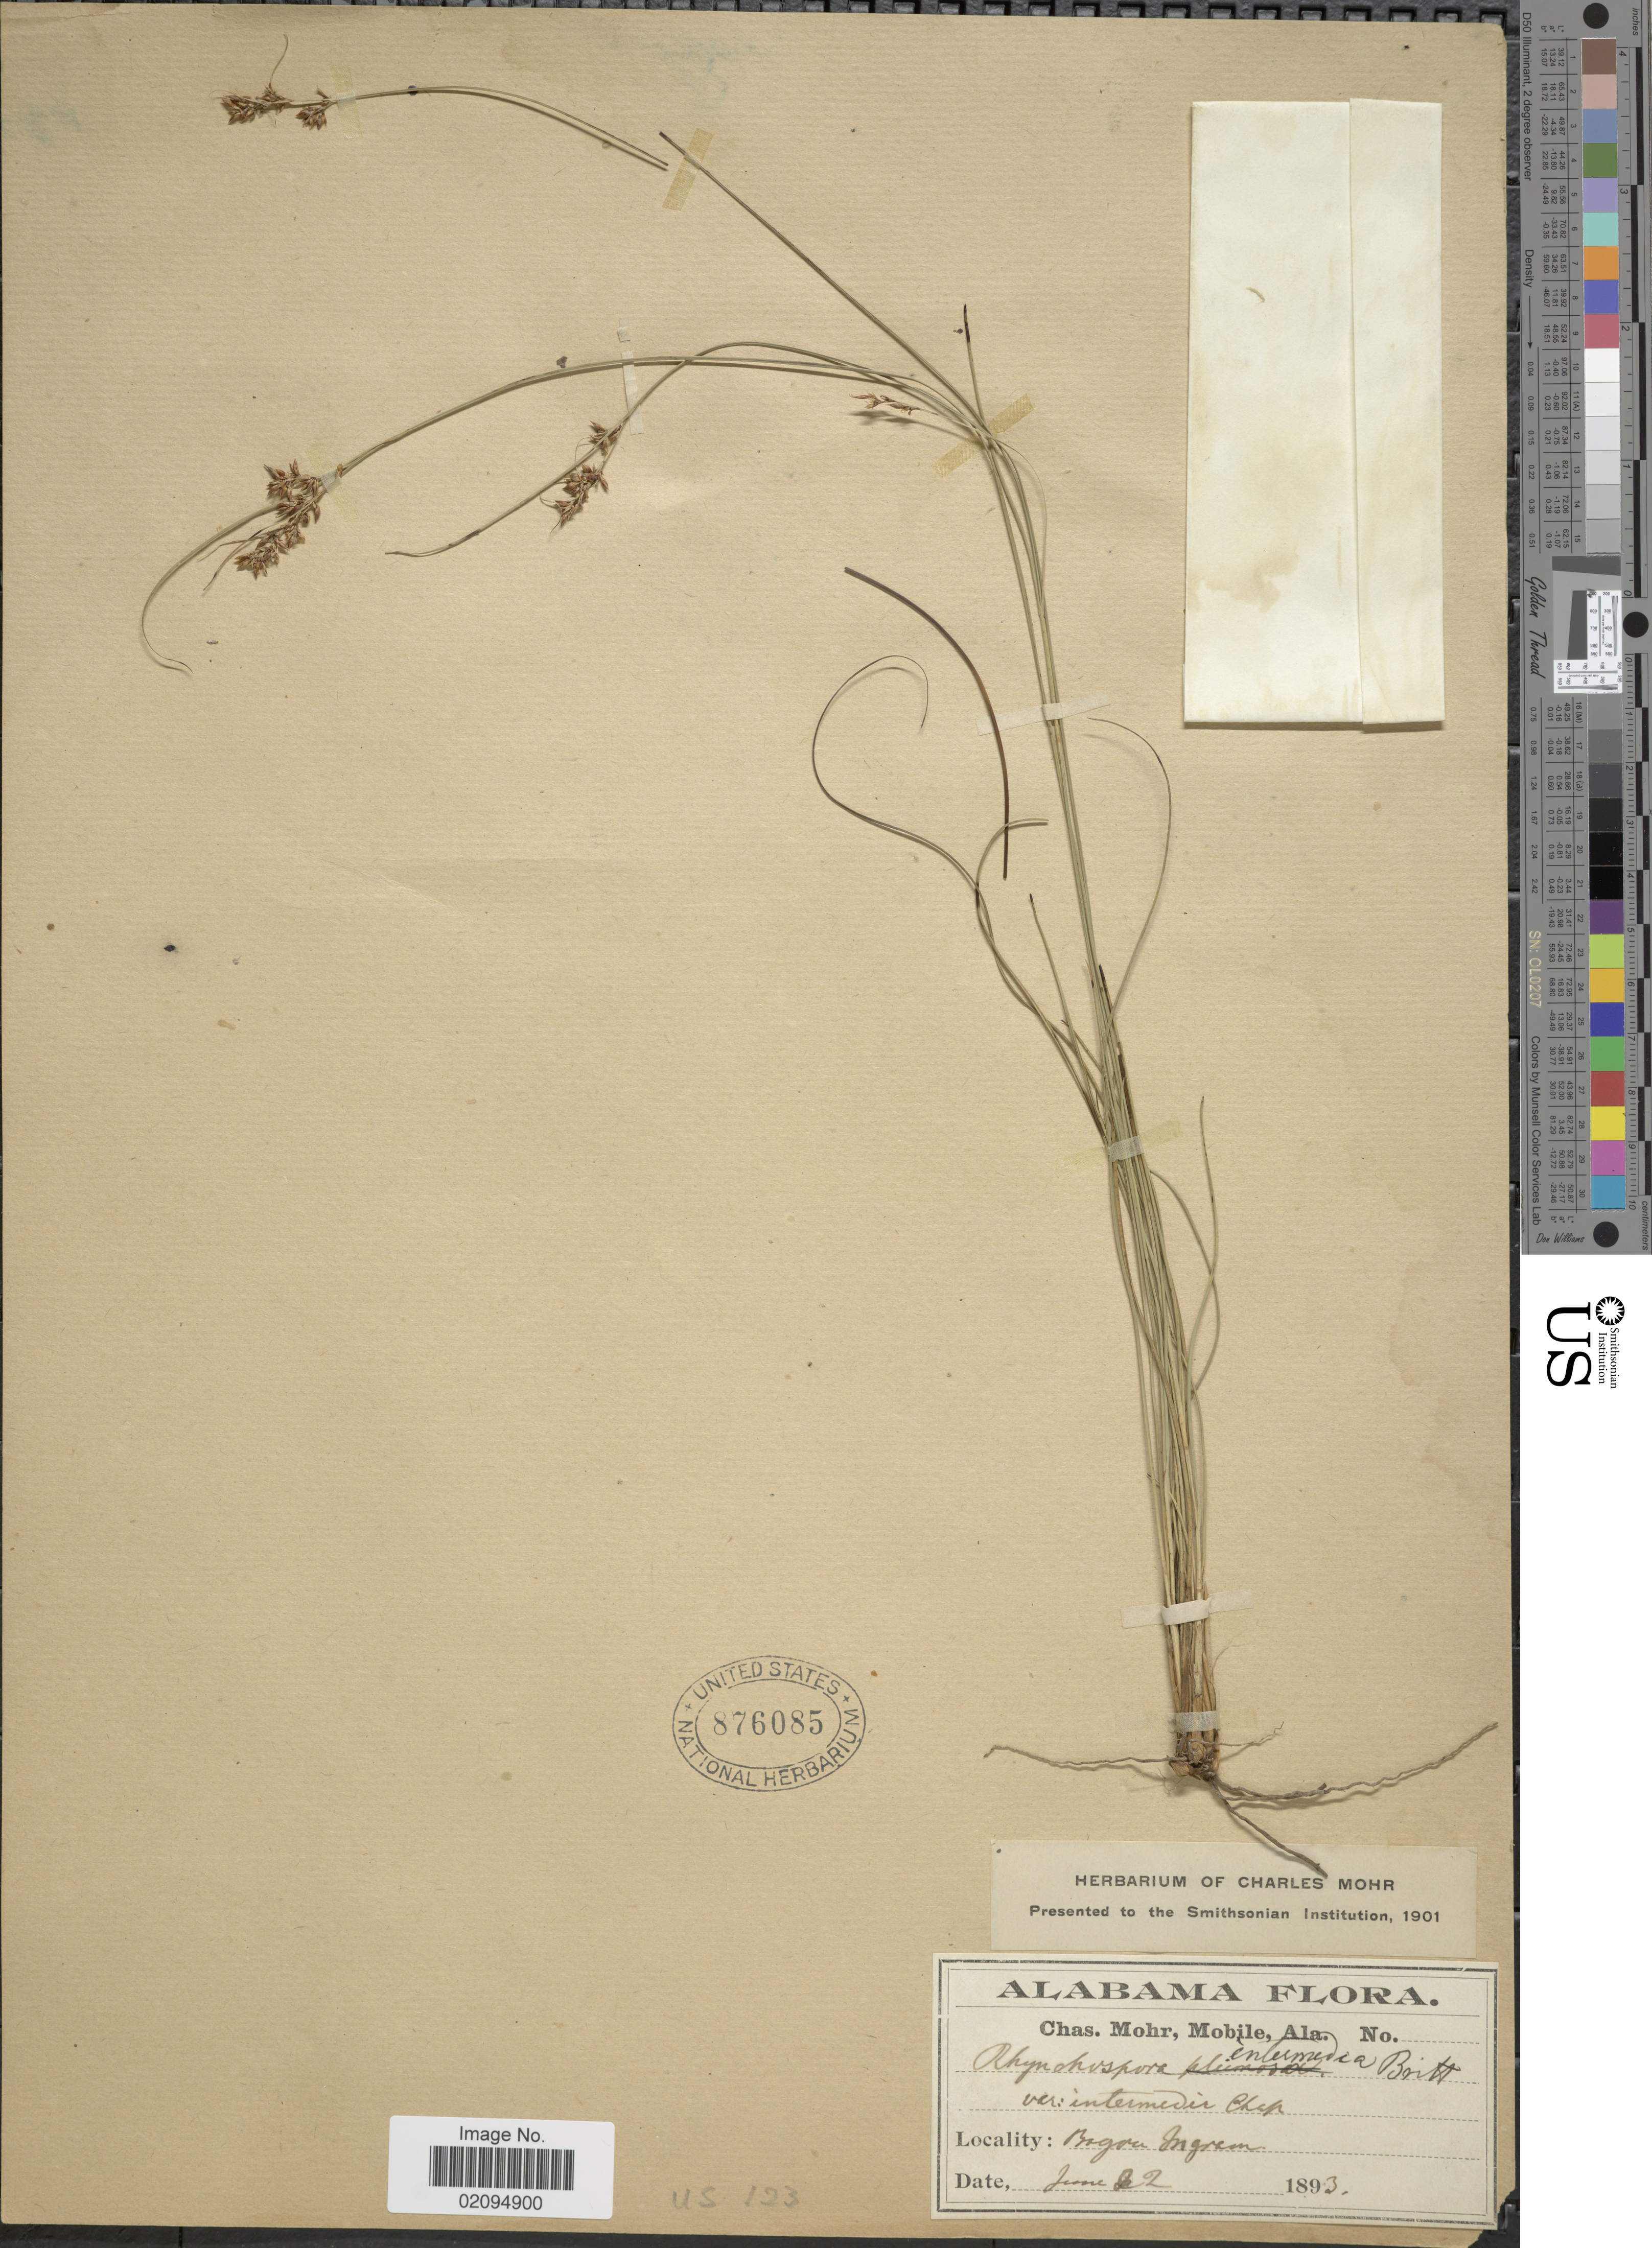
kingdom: Plantae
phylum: Tracheophyta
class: Liliopsida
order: Poales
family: Cyperaceae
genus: Rhynchospora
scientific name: Rhynchospora plumosa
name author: Elliott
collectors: Mohr, C. T. (herbarium)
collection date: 1893-06-22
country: United States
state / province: Alabama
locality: Bayou Ingram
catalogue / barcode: US 876085